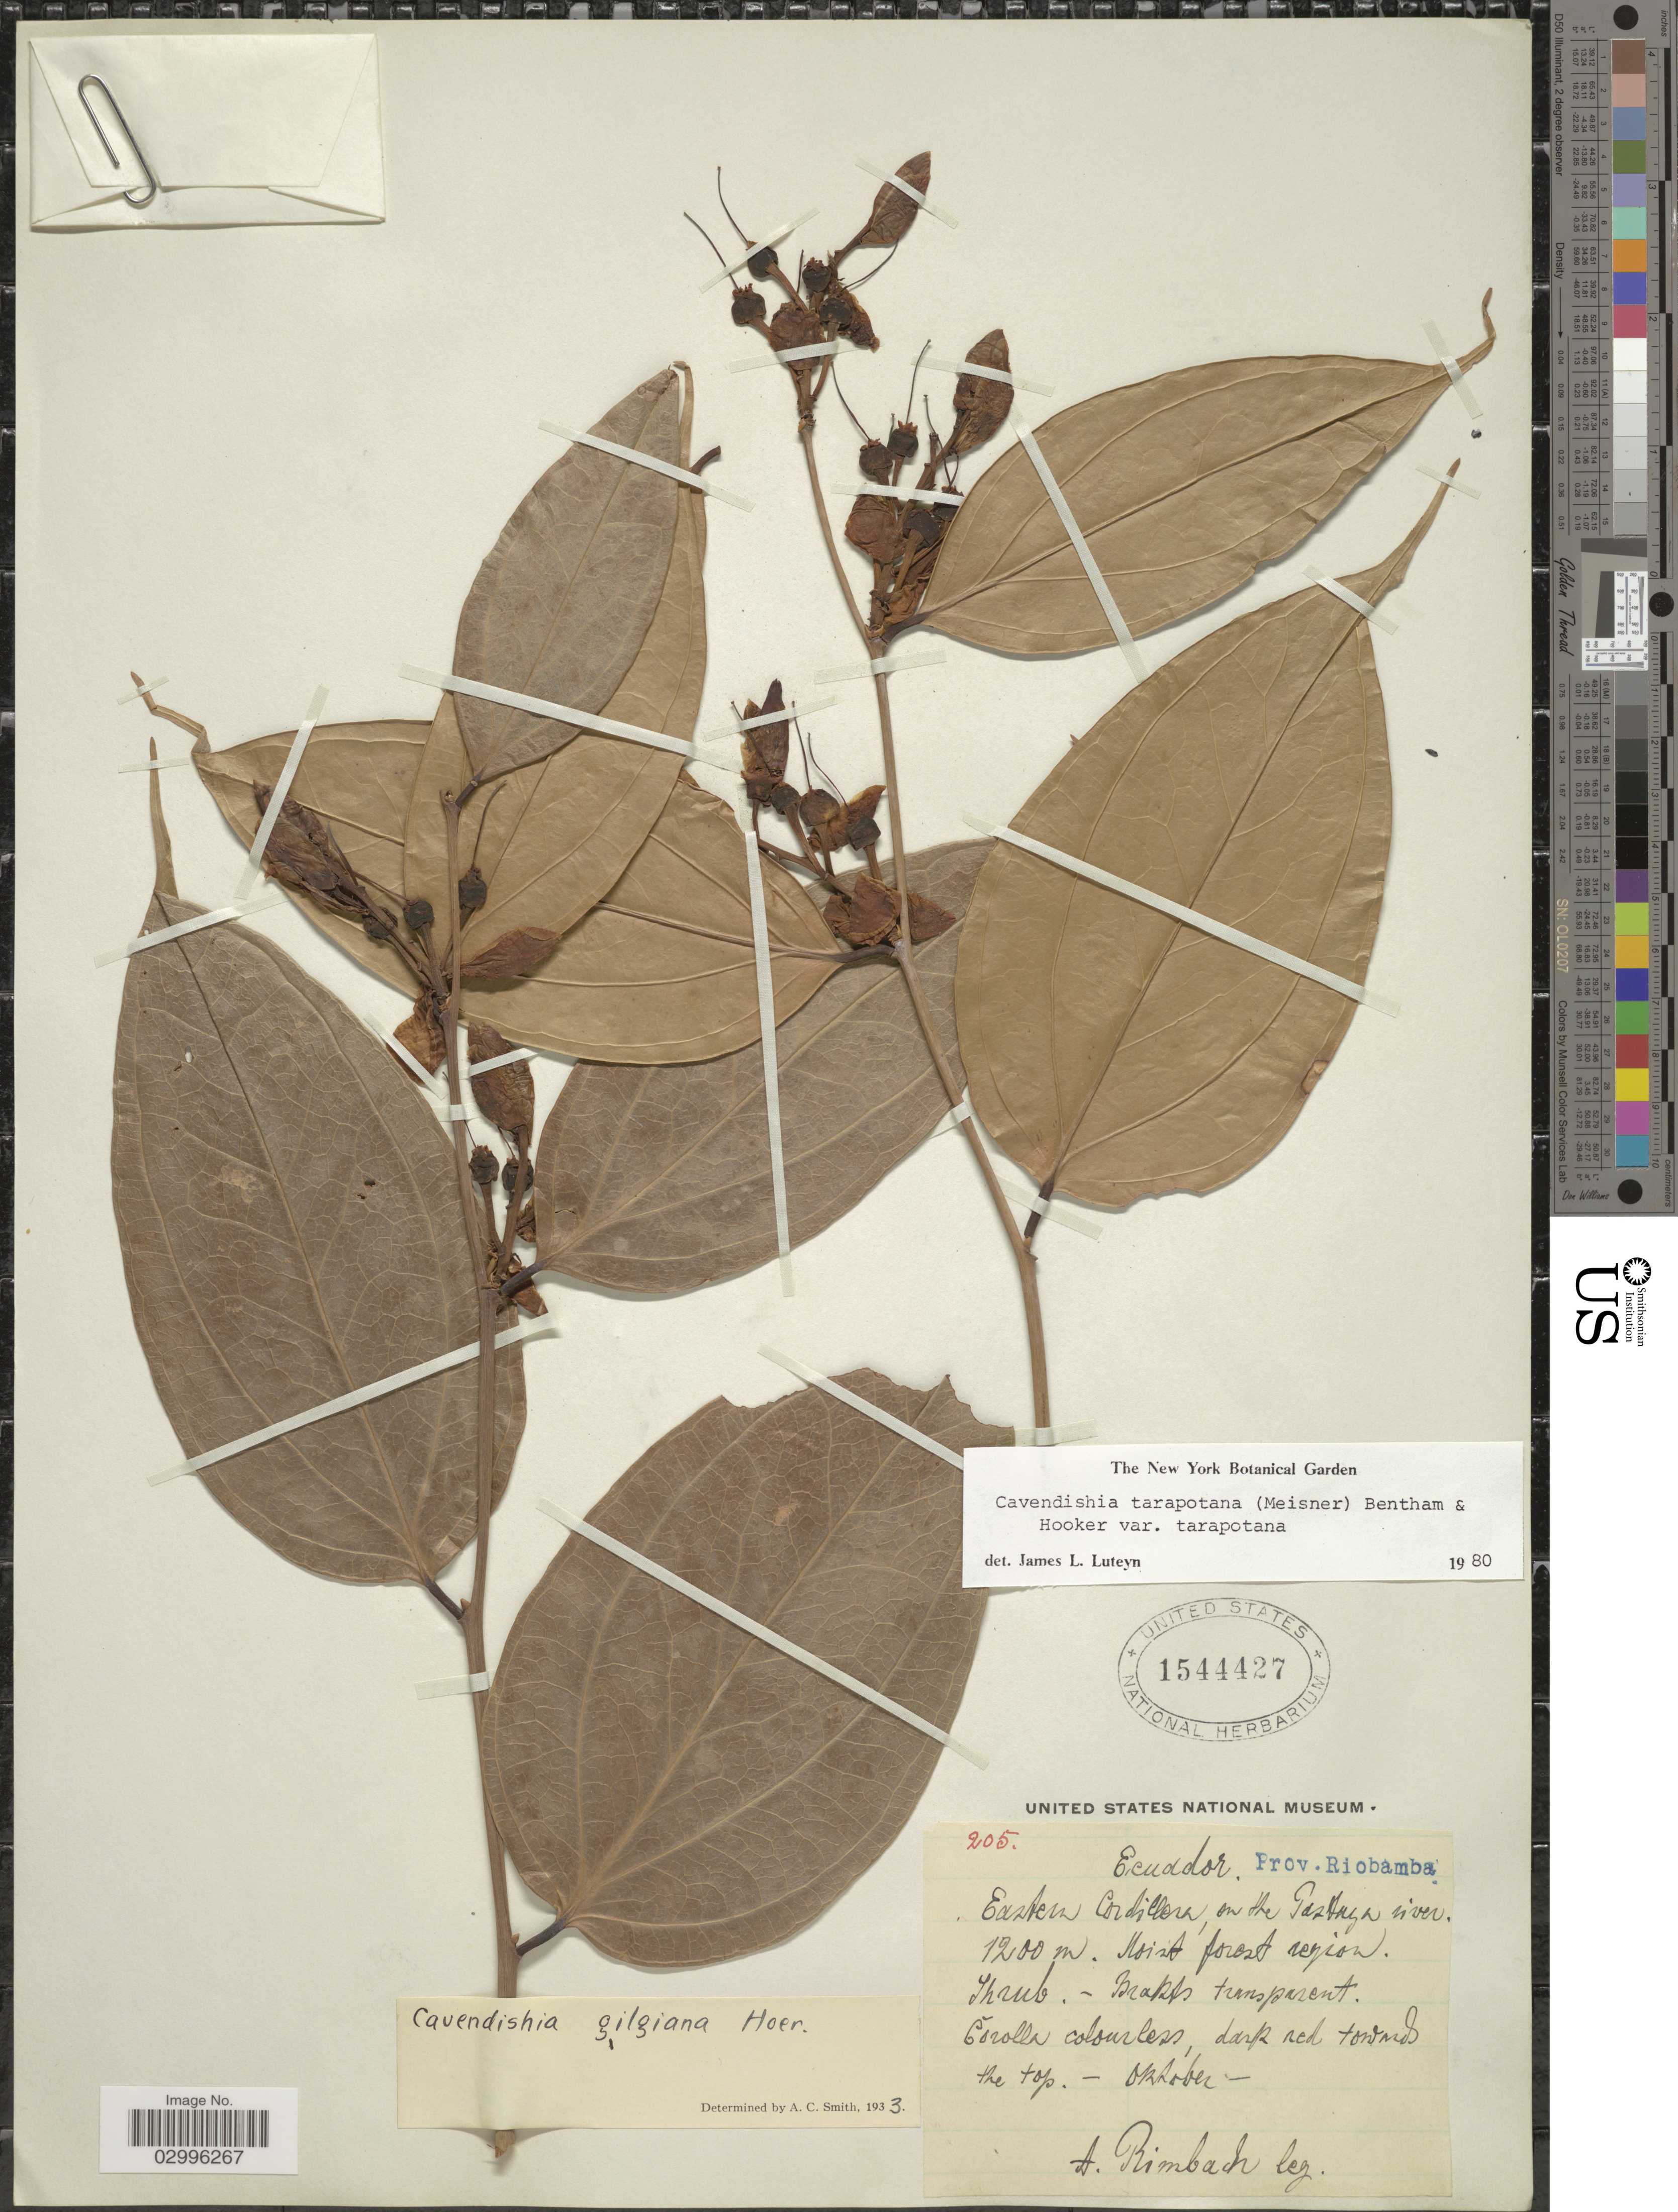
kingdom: Plantae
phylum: Tracheophyta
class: Magnoliopsida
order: Ericales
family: Ericaceae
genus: Cavendishia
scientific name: Cavendishia tarapotana var. tarapotana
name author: (Meisn.) Benth. & Hook.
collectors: A. Rimbach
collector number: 205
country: Ecuador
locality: Prov. Riobamba. Eastern Cordillera on the Pastaza river.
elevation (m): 1200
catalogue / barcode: US 1544427